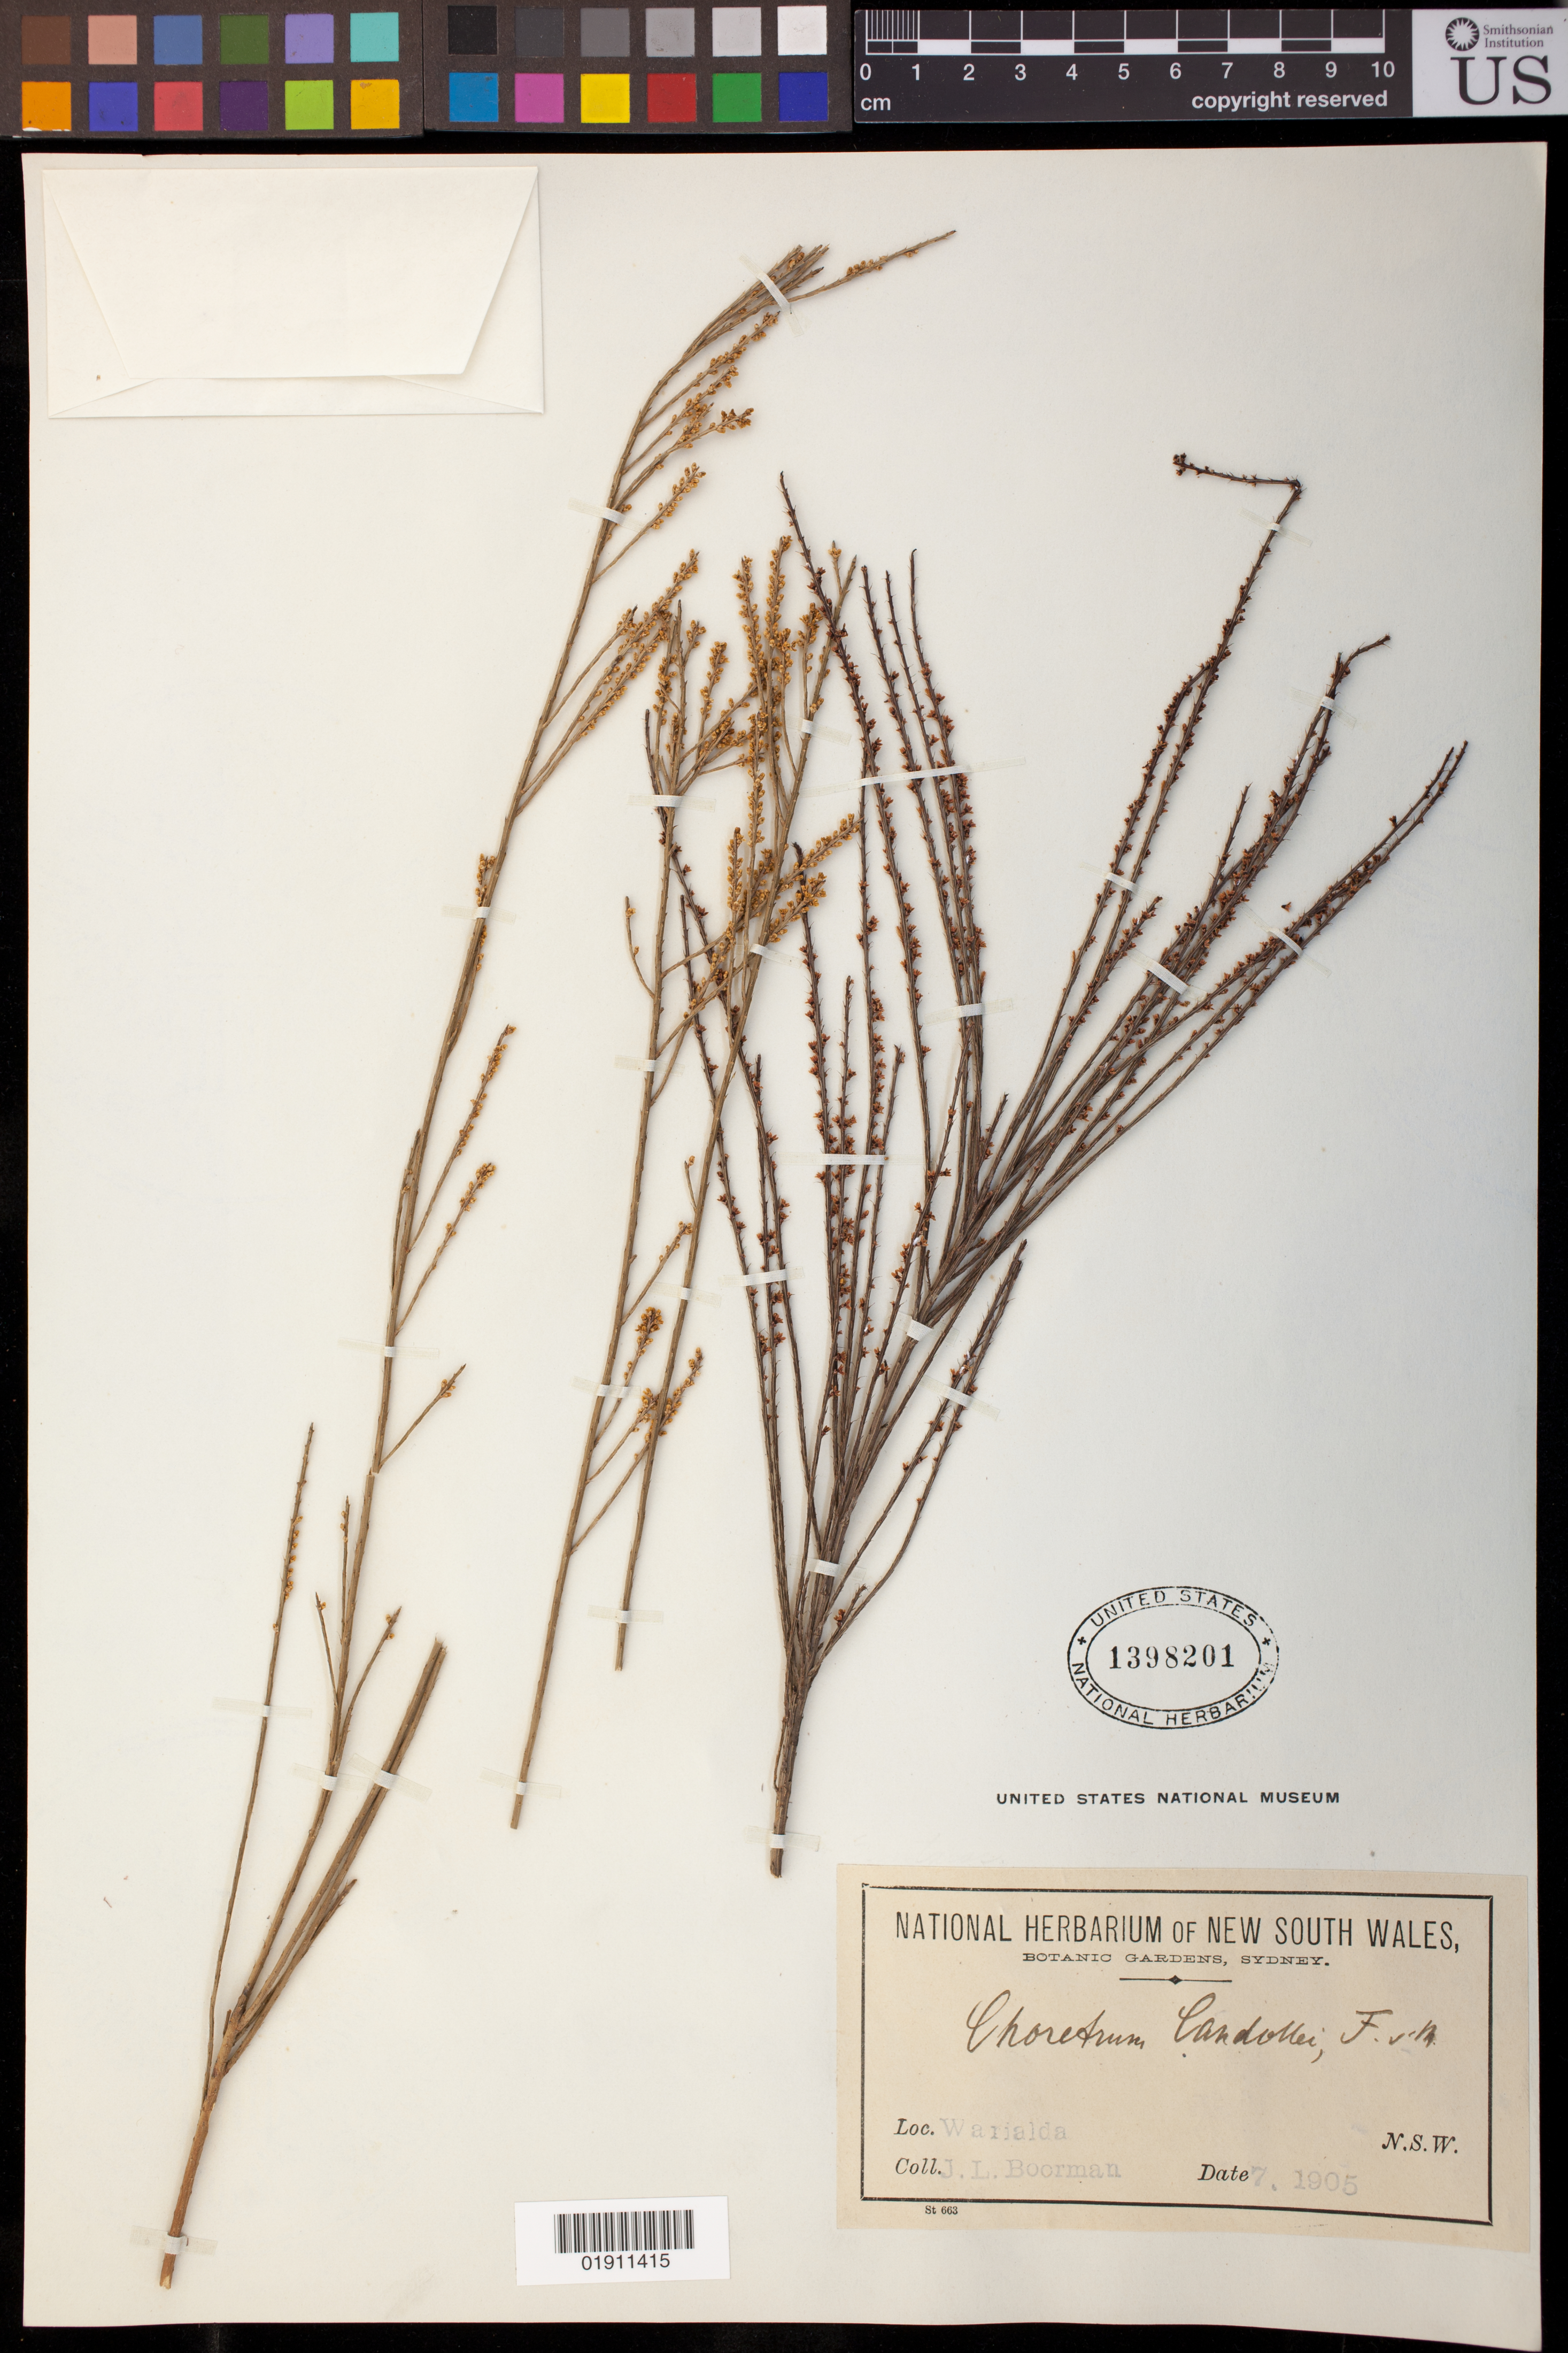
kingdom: Plantae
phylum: Tracheophyta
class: Magnoliopsida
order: Santalales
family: Amphorogynaceae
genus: Choretrum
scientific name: Choretrum candollei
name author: F. Muell. ex Benth.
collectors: J. Boorman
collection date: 1905-07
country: Australia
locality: Warjalda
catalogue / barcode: US 1398201